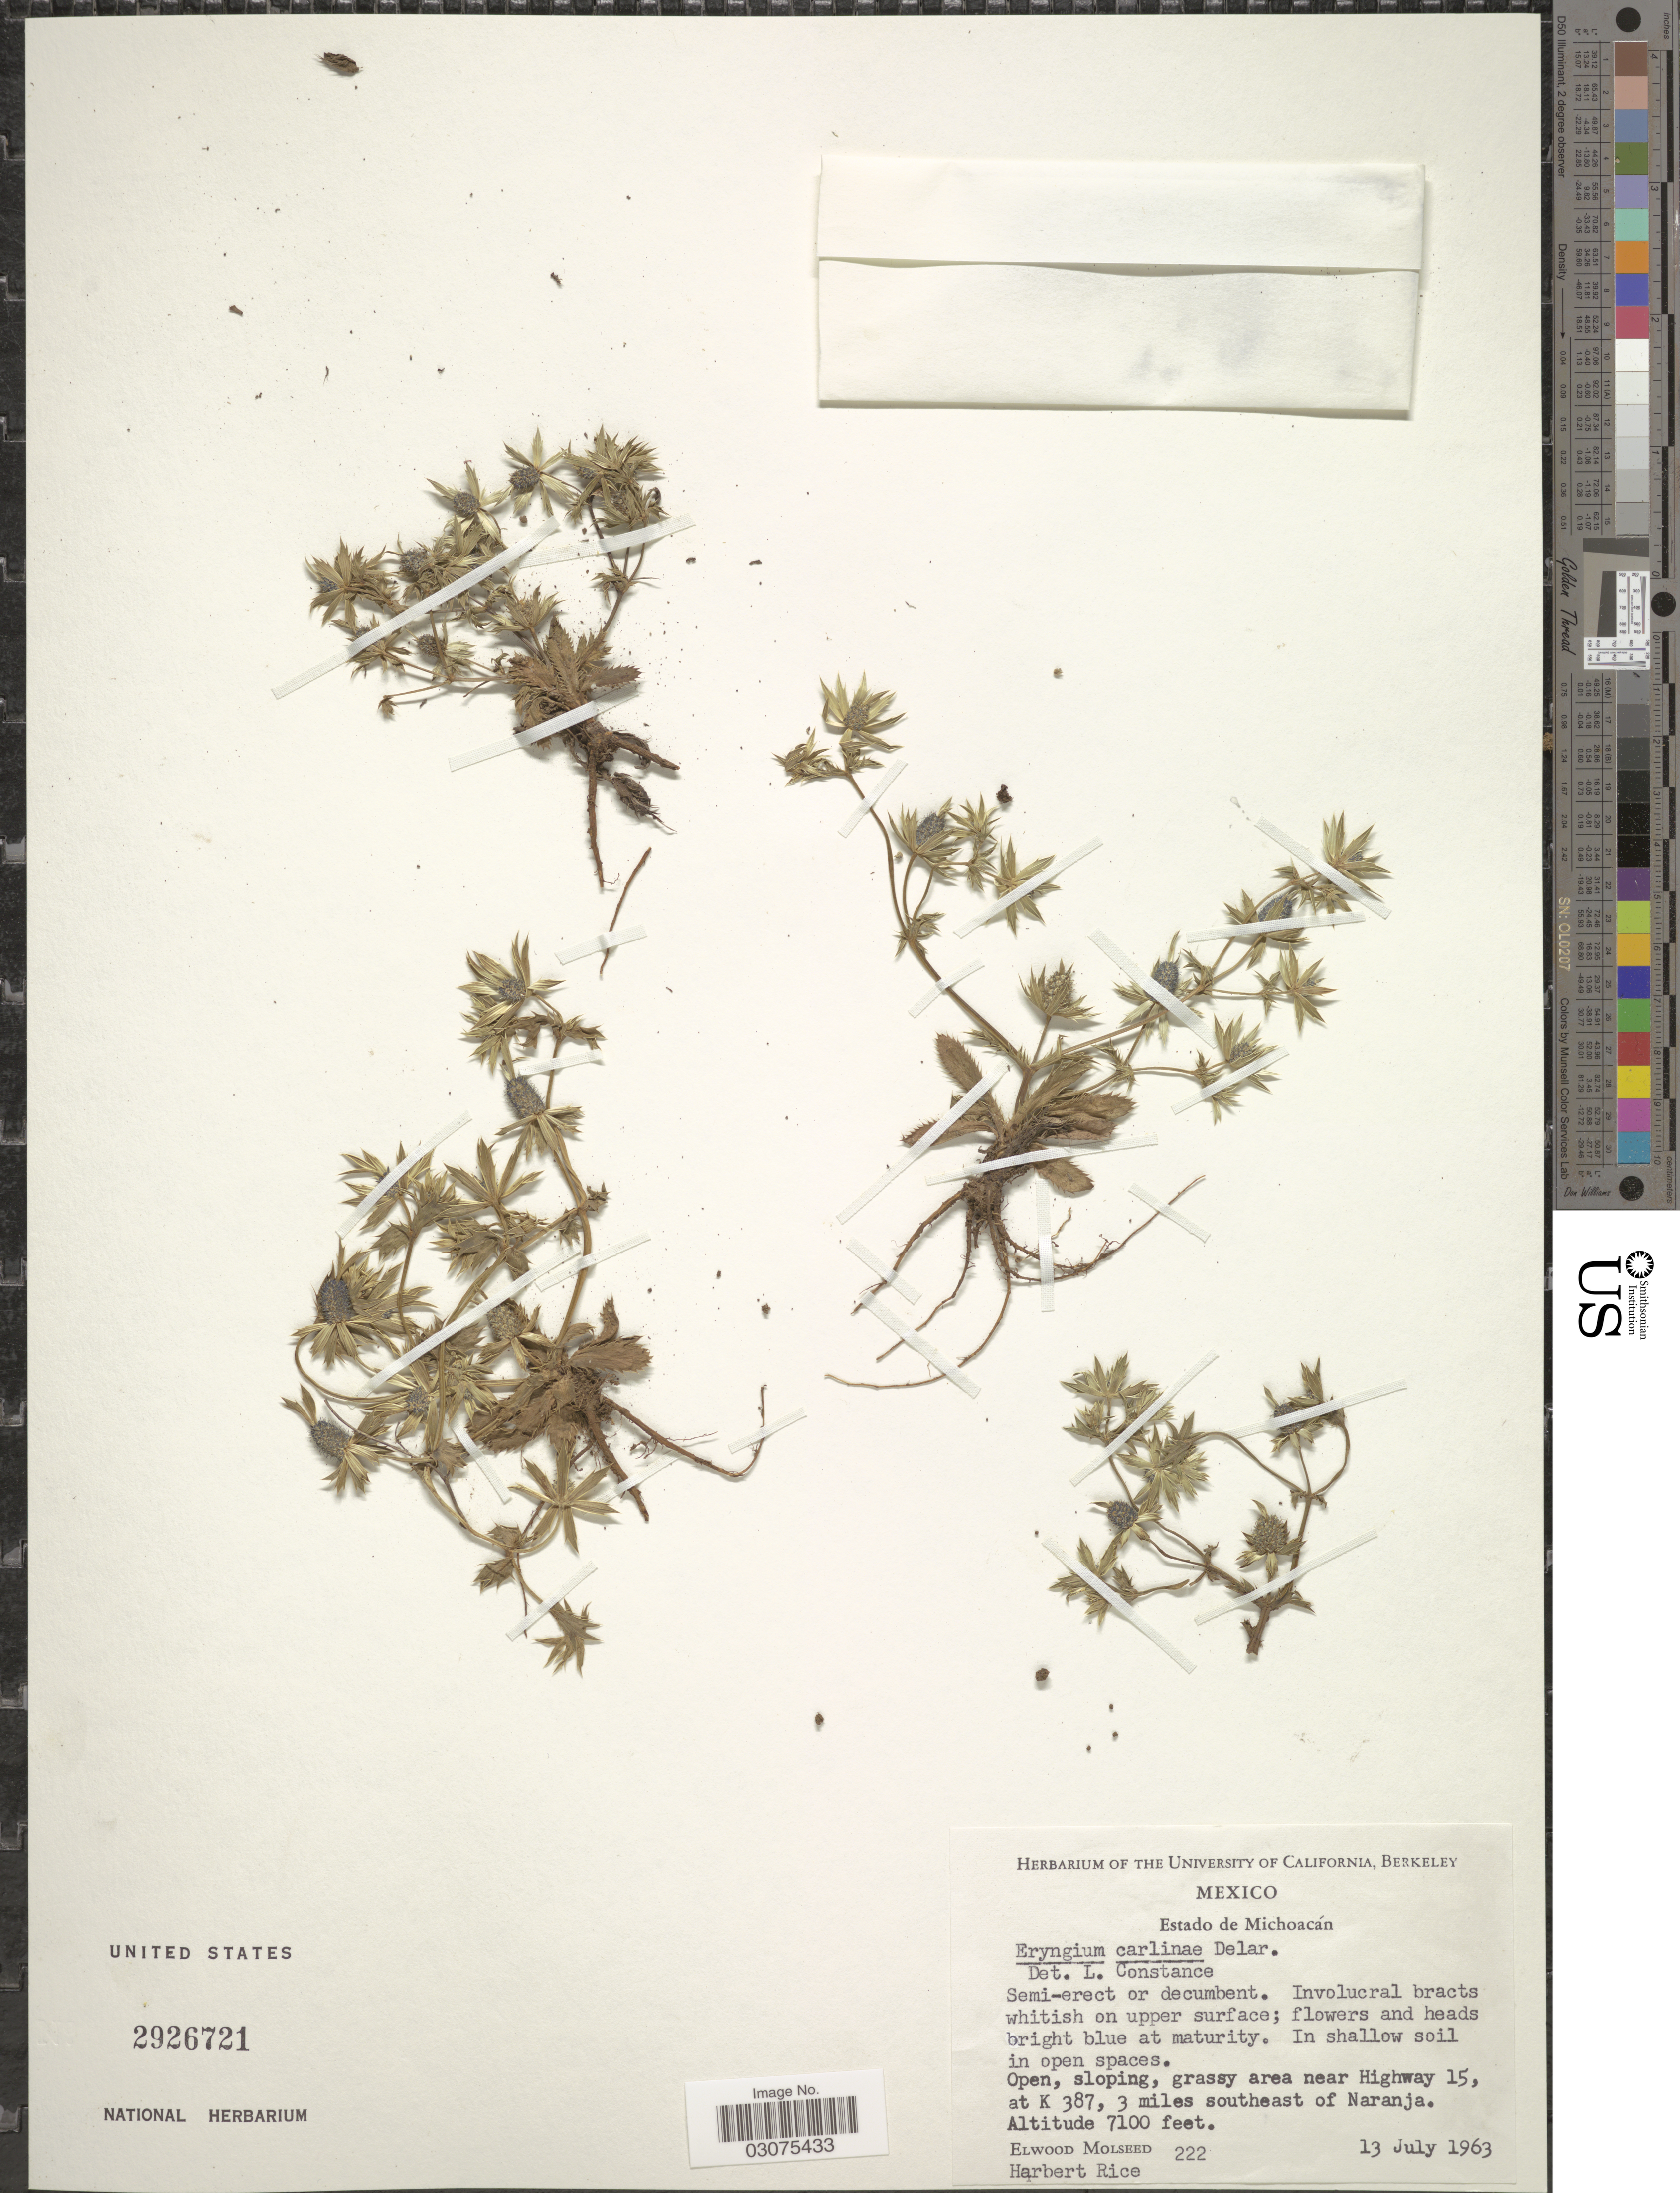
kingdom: Plantae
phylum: Tracheophyta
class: Magnoliopsida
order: Apiales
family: Apiaceae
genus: Eryngium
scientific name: Eryngium carlinae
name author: F. Delaroche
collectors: E. Molseed & H. Rice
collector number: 222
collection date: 1963-07-13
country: Mexico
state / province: Michoacán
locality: Open, sloping, grassy area near Highway 15, at K 387, 3 miles southeast of Naranja.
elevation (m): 2164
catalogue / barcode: US 2926721